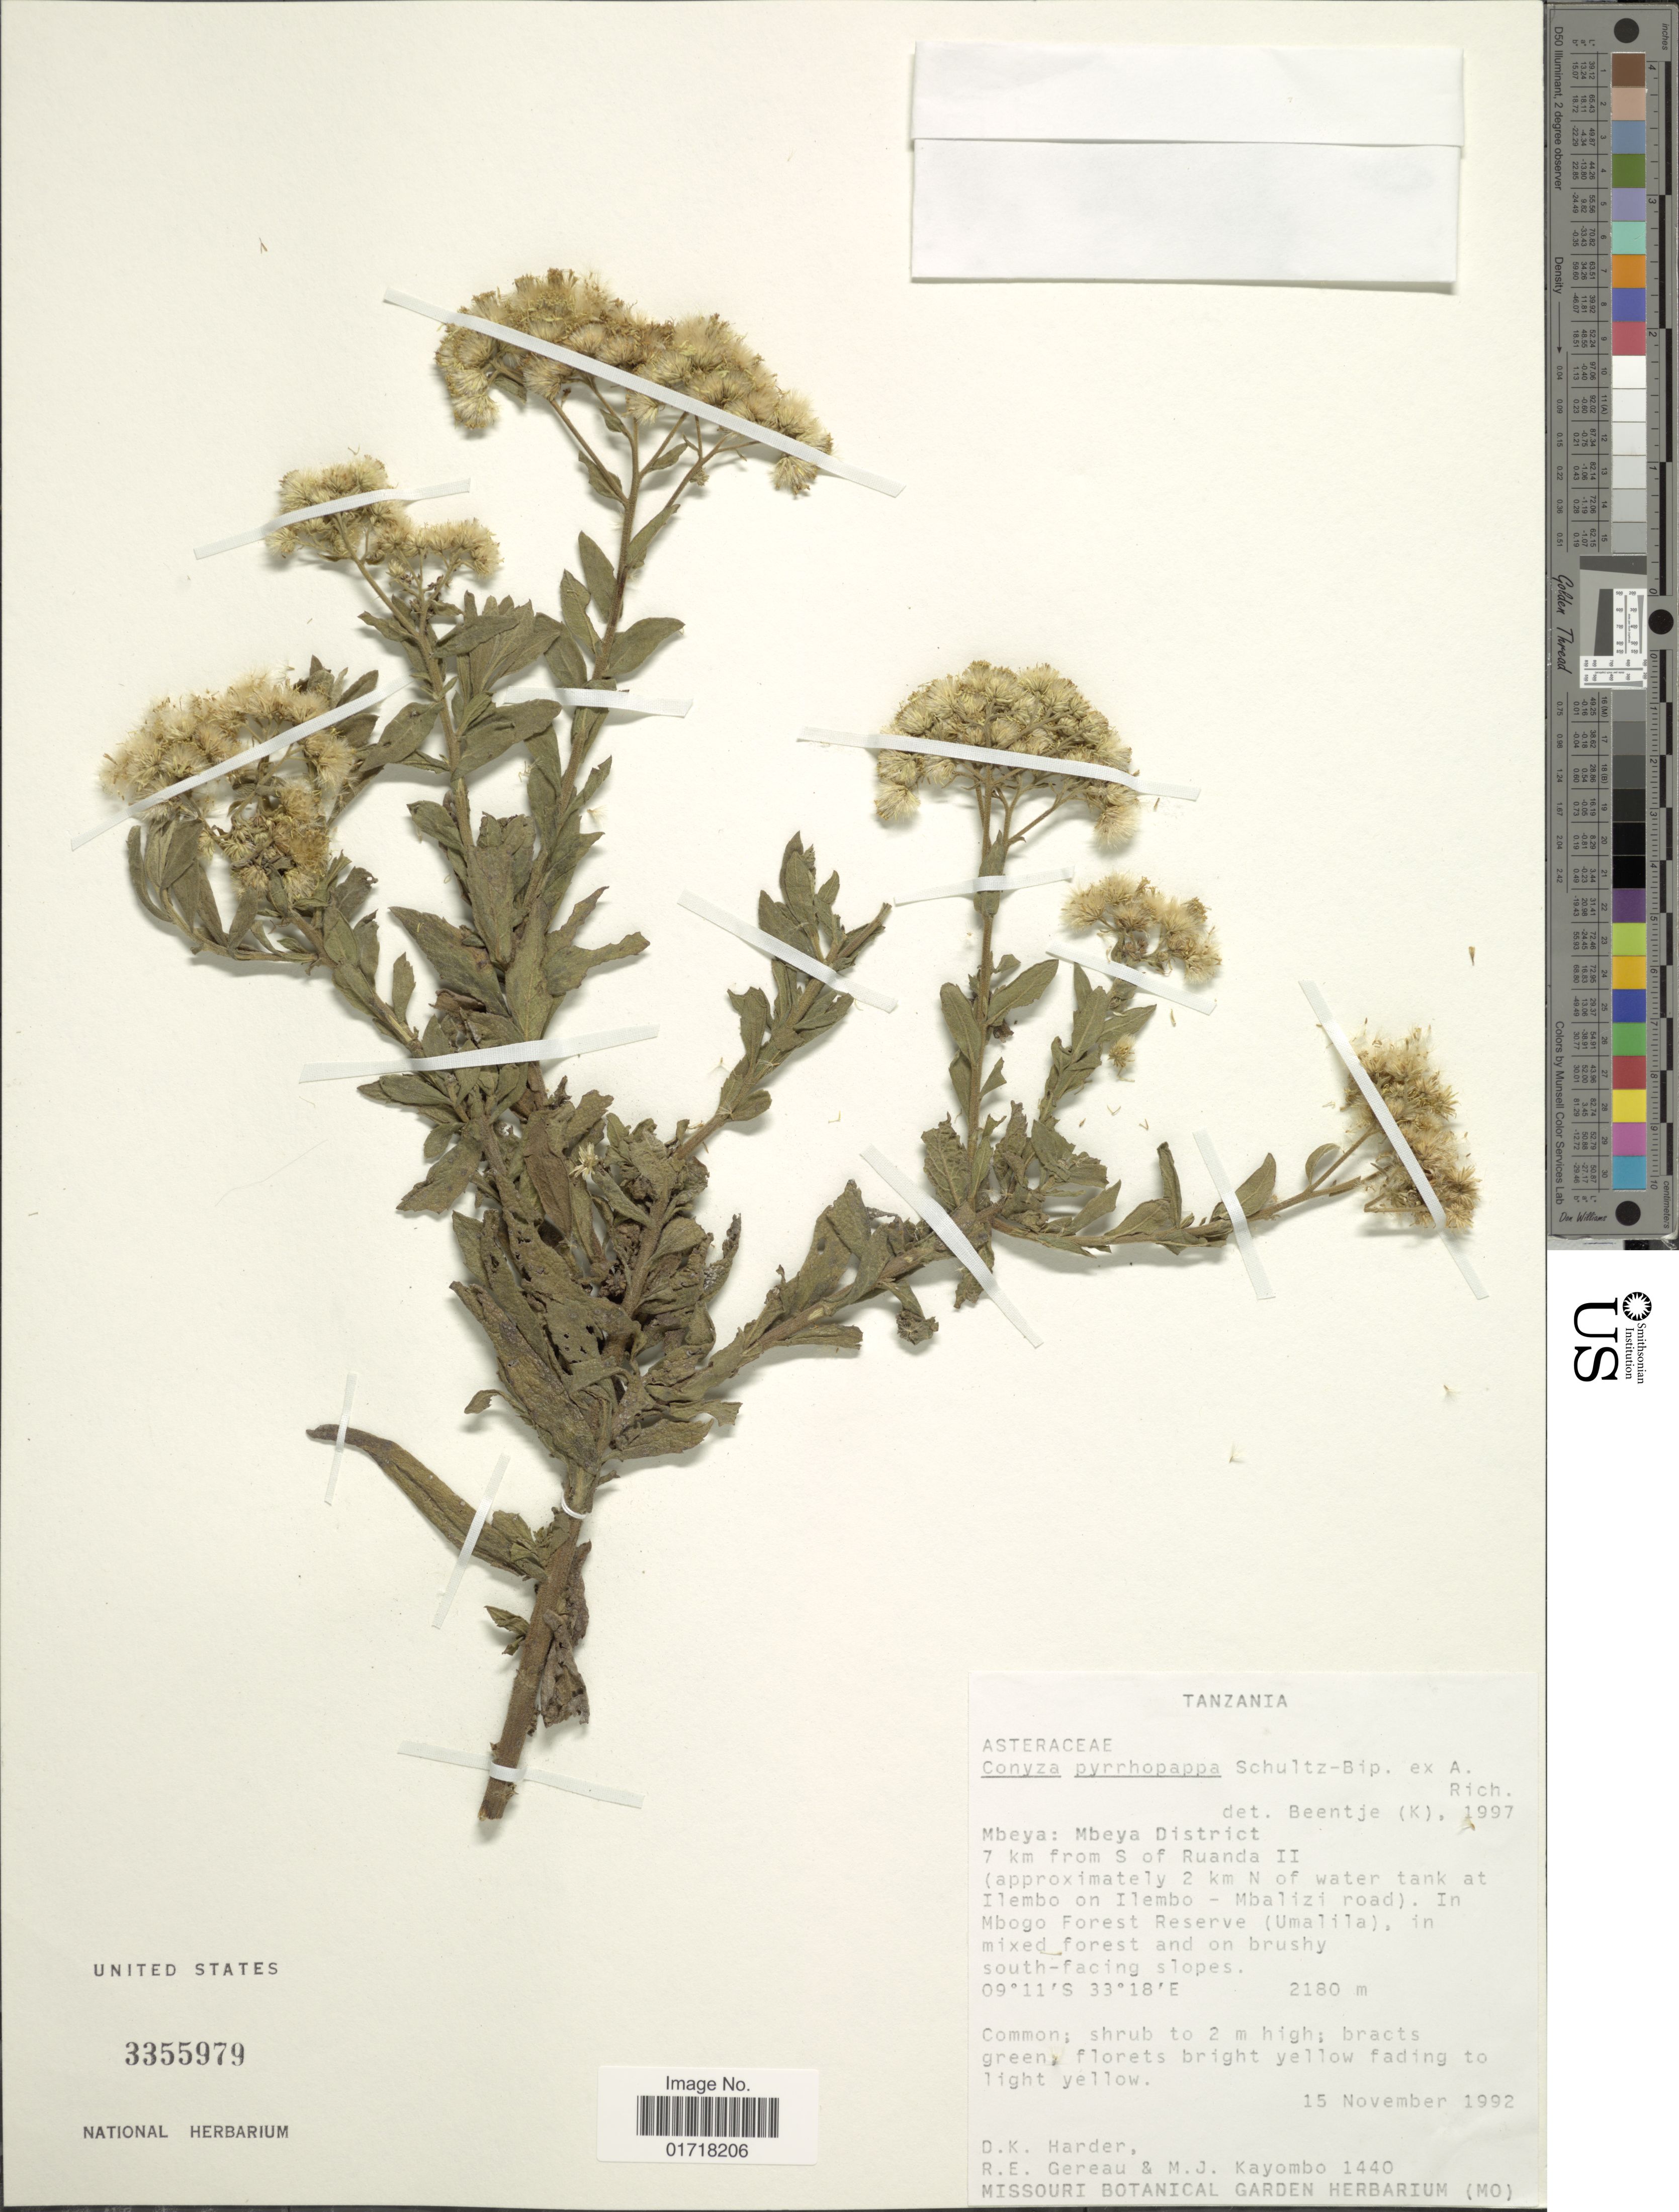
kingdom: Plantae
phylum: Tracheophyta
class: Magnoliopsida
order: Asterales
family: Asteraceae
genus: Conyza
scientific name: Conyza porphyropappa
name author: Sch. Bip.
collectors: D. Harder, R. Gereau & M. Kayombo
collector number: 1440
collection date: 1992-11-15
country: Tanzania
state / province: Mbeya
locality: Mbeya: Mbeya District, 7 km from S of Ruanda II (approximately 2 km N of water tank at Mbogo Forest Reserve (Umalila)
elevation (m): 2180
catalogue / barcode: US 355979